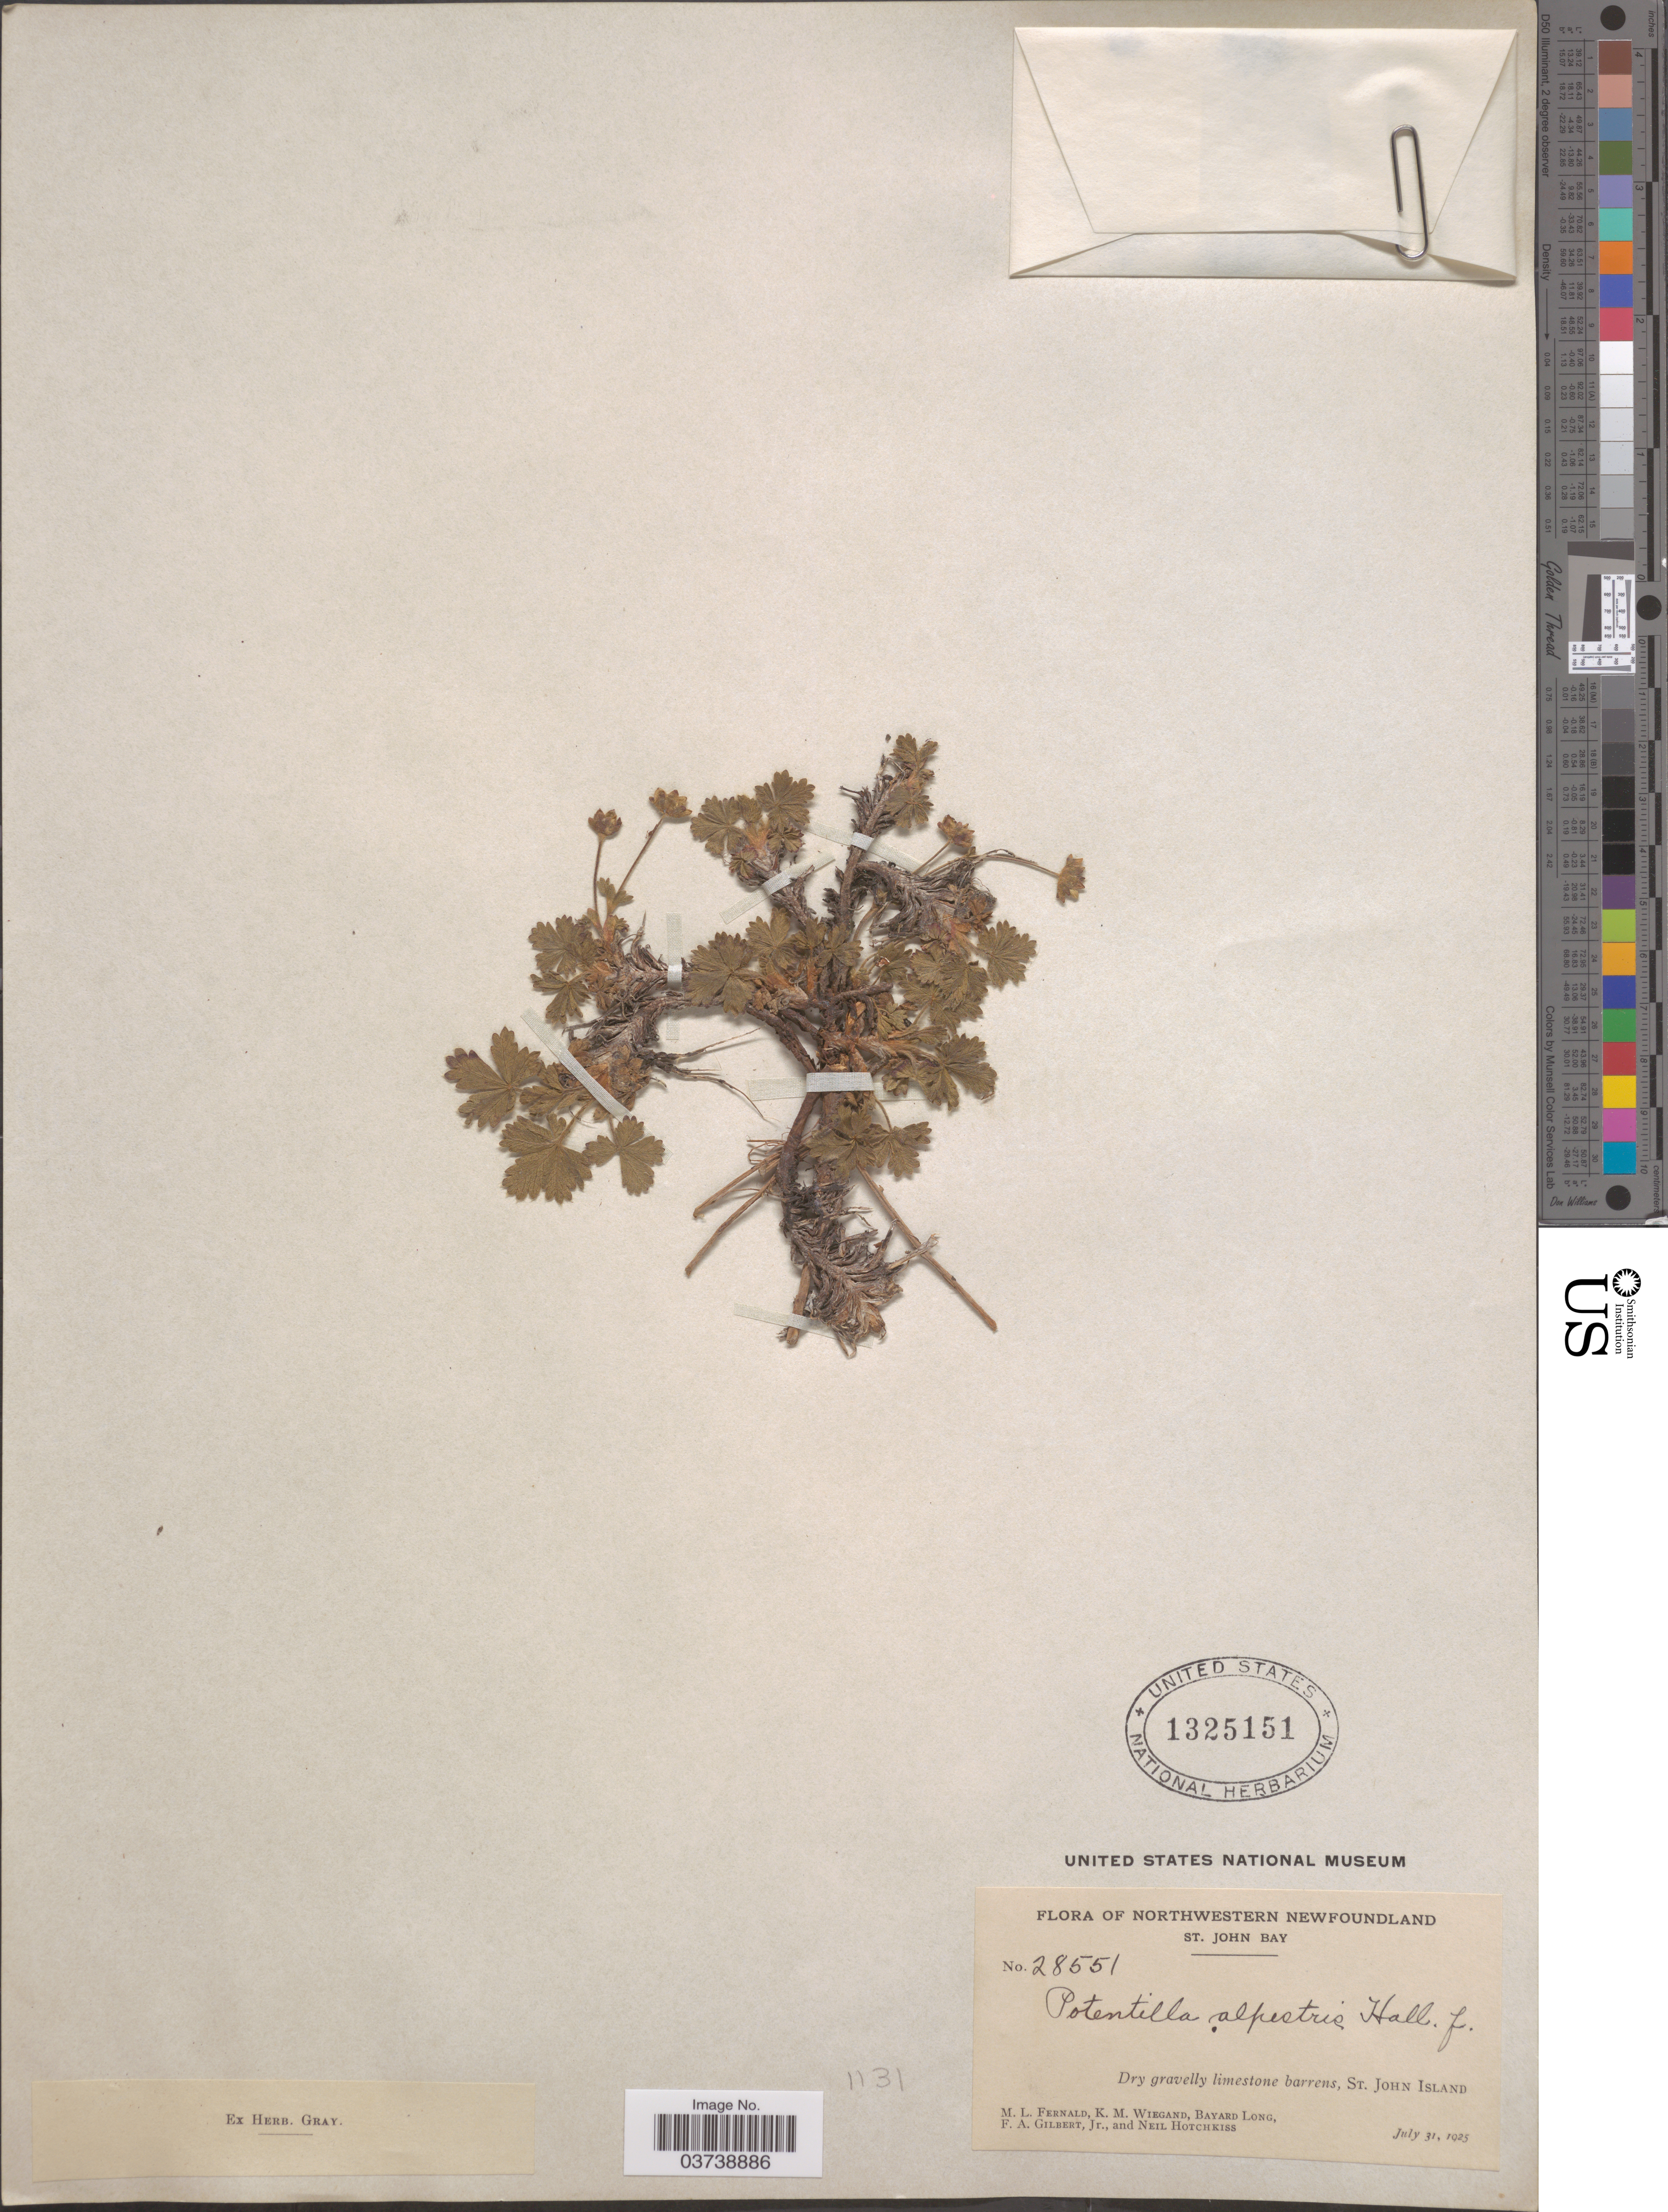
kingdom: Plantae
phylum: Tracheophyta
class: Magnoliopsida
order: Rosales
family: Rosaceae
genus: Potentilla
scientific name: Potentilla crantzii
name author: (Crantz) Beck ex Fritsch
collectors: M. L. Fernald, K. M. Wiegand, B. Long, F. A. Gilbert & N. Hotchkiss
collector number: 28551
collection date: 1925-07-31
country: Canada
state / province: Newfoundland and Labrador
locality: Northwestern Newfoundland. St. John Bay. St. John Island.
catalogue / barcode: US 1325151